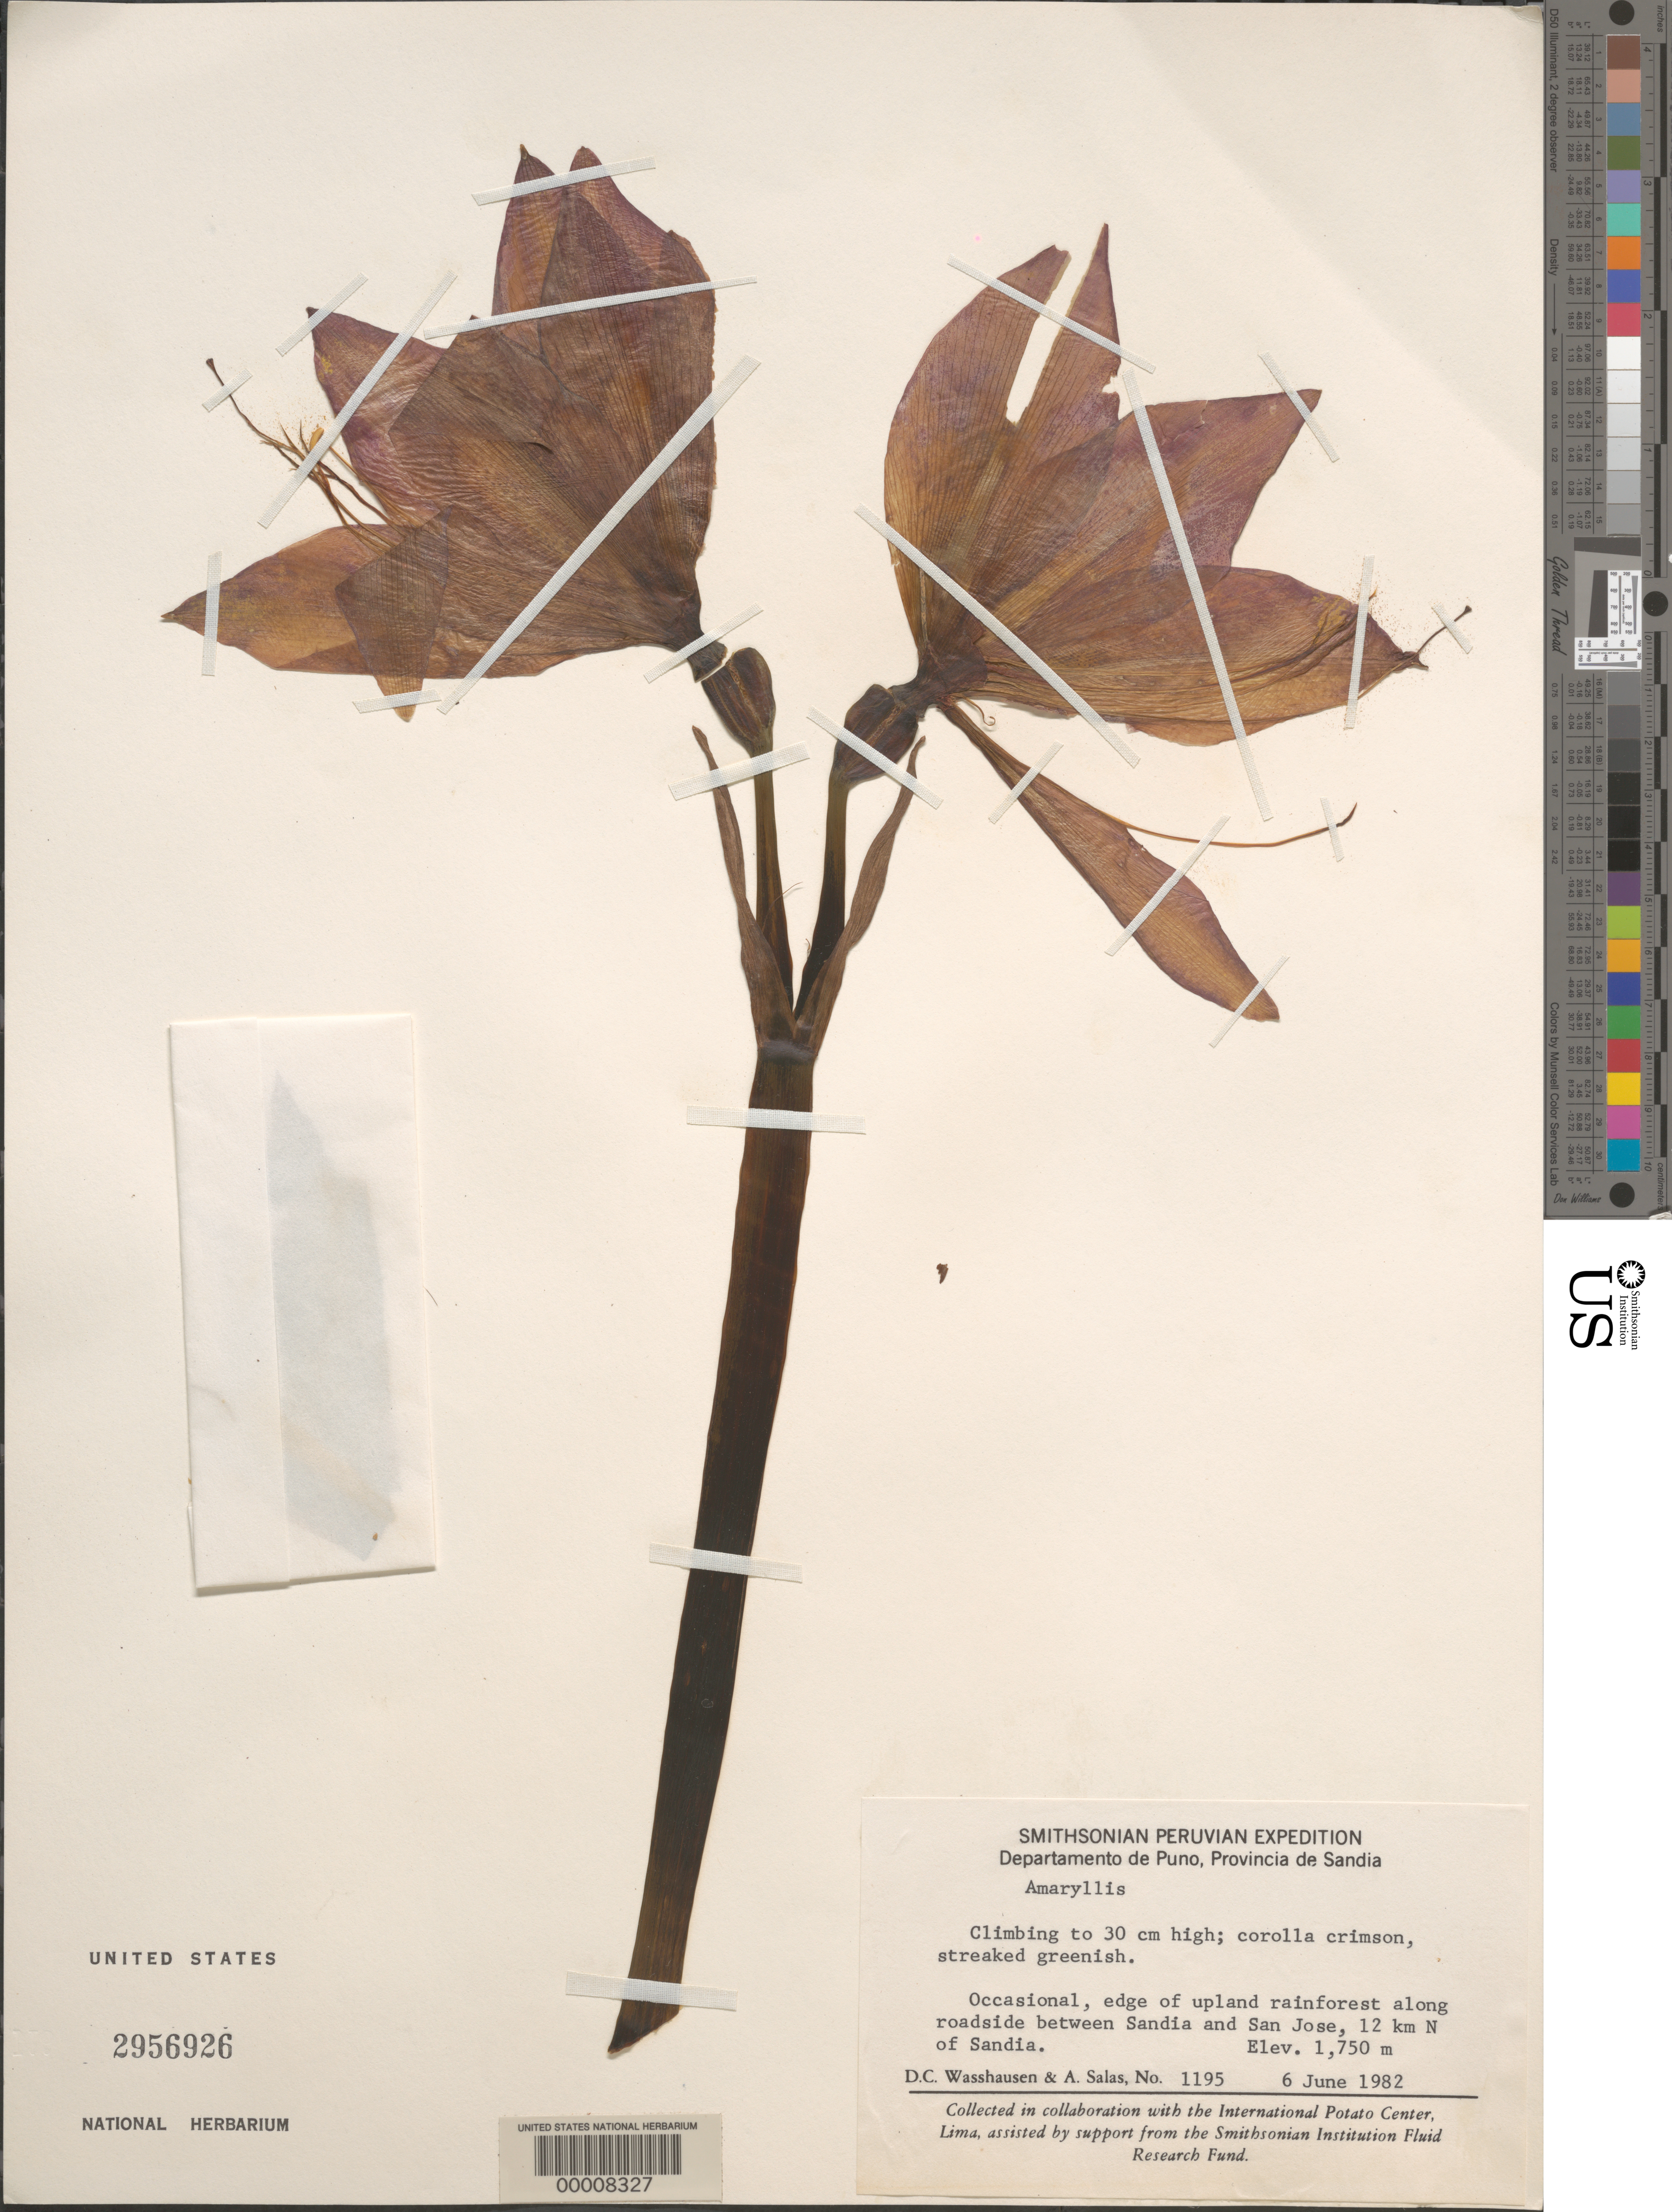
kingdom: Plantae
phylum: Tracheophyta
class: Liliopsida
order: Asparagales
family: Amaryllidaceae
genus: Amaryllis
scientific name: Amaryllis sp.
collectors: D. C. Wasshausen & A. Salas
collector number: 1195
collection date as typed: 06 Jun 1982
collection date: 1982-06-06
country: Peru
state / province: Puno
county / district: Sandia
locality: Between sandia and san jose, 12 km. n of sandia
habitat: Edge of upland rainforest, along roadside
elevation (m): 1750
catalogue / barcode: US 2956926